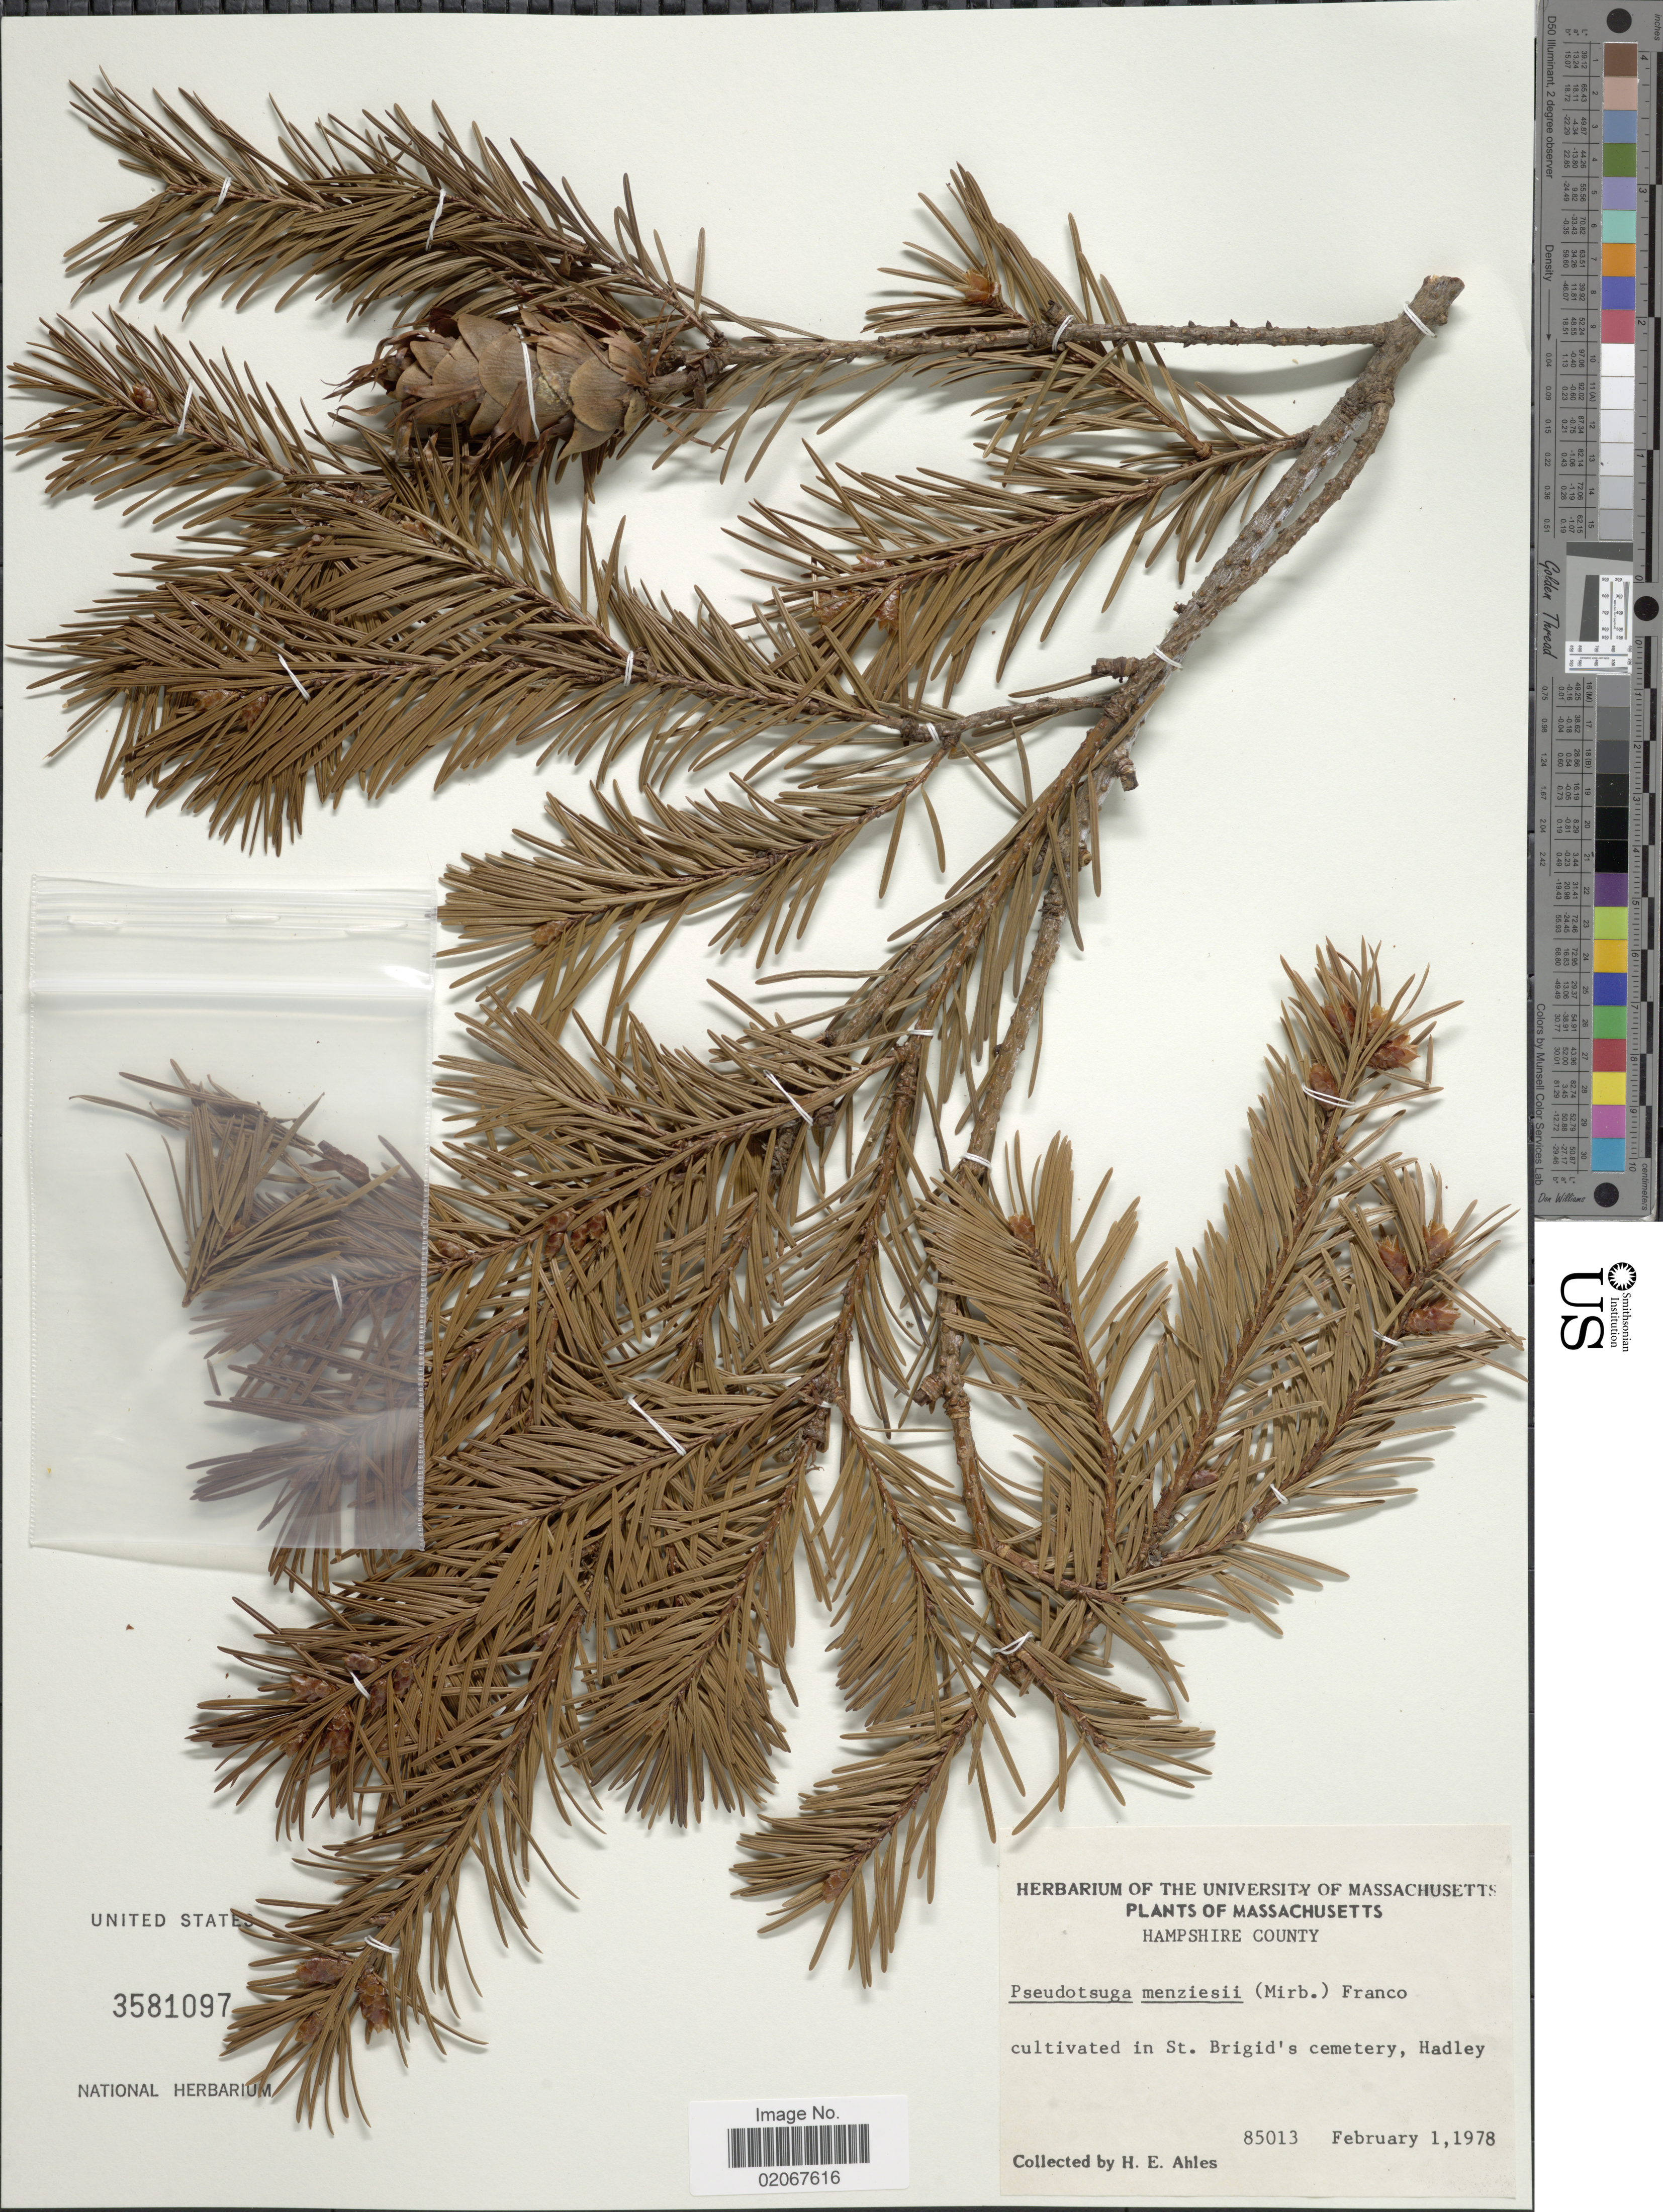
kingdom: Plantae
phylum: Tracheophyta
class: Pinopsida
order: Pinales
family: Pinaceae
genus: Pseudotsuga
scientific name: Pseudotsuga menziesii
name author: (Mirb.) Franco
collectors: H. E. Ahles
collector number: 85013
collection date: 1978-02-01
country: United States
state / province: Massachusetts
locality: Hampshire County. In St. Brigid's cemetery, Hadley.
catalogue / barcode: US 3581097